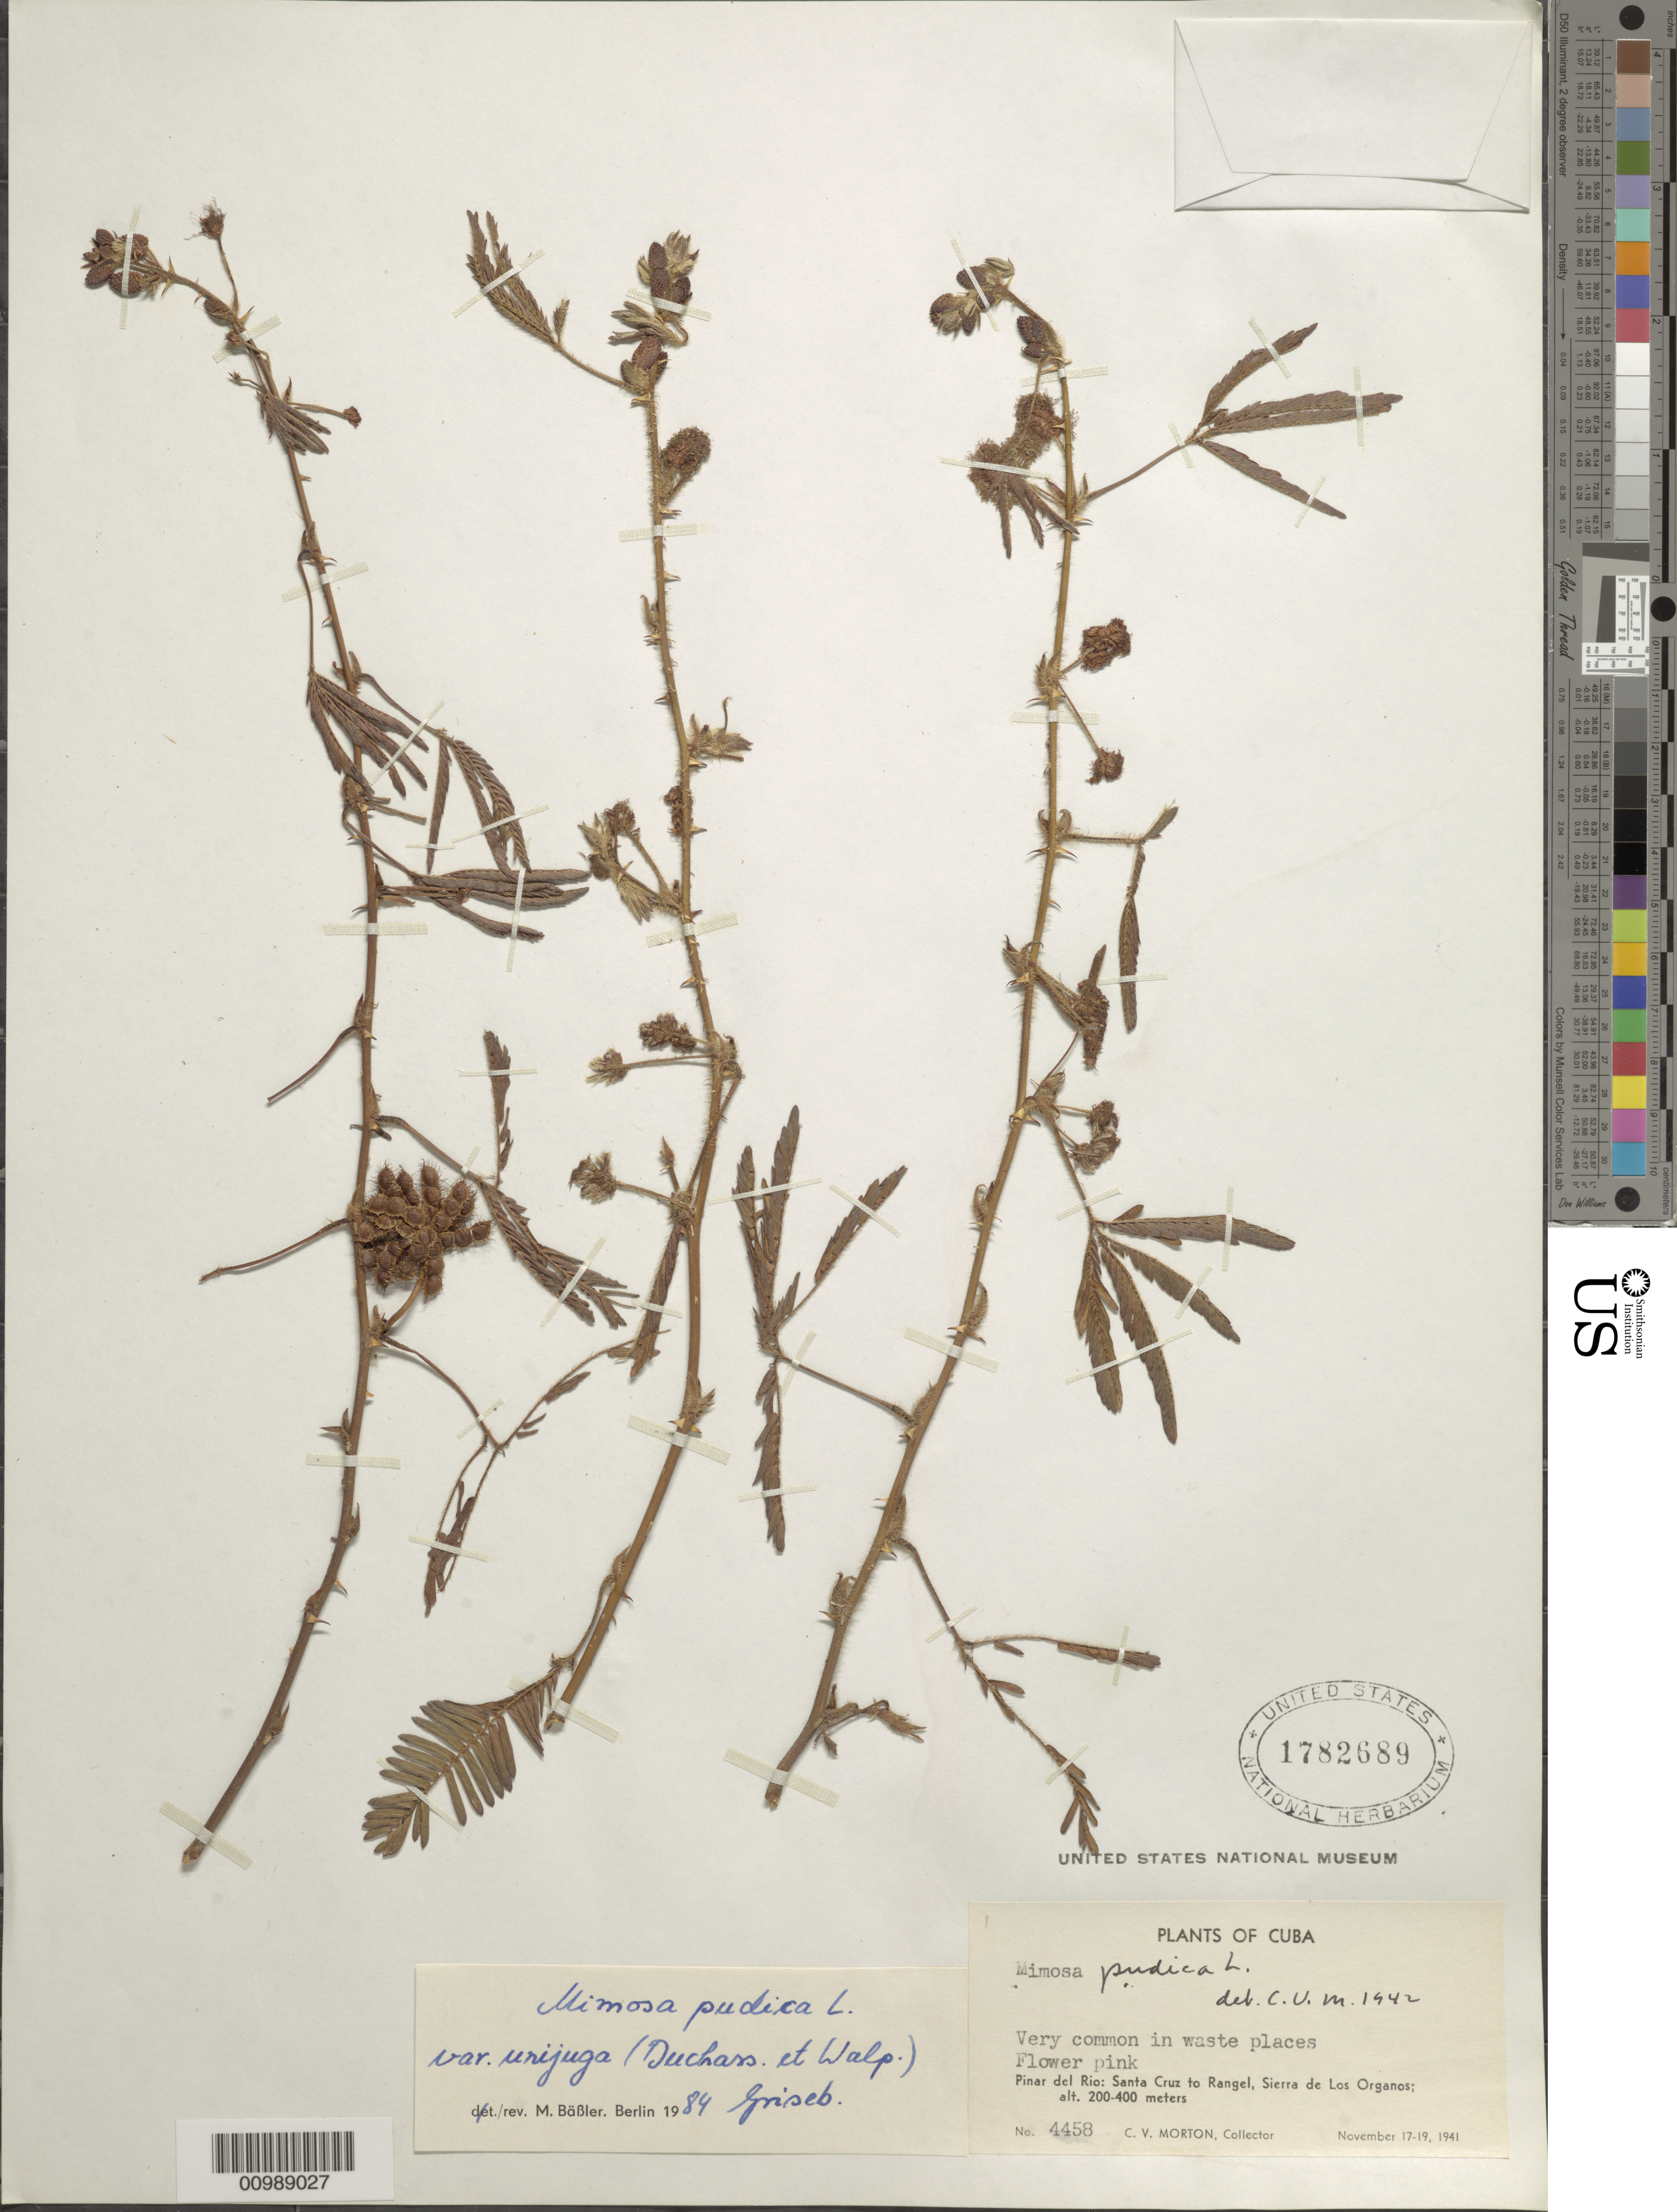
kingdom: Plantae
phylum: Tracheophyta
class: Magnoliopsida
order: Fabales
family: Fabaceae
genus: Mimosa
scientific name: Mimosa pudica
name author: L.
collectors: C. V. Morton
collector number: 4458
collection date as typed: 17 Nov 1941 to 19 Nov 1941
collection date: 1941-11-17/1941-11-19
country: Cuba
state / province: Pinar del Rio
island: Cuba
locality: Santa Cruz to Rangel, Sierra de los Orangos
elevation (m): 200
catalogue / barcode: US 1782689